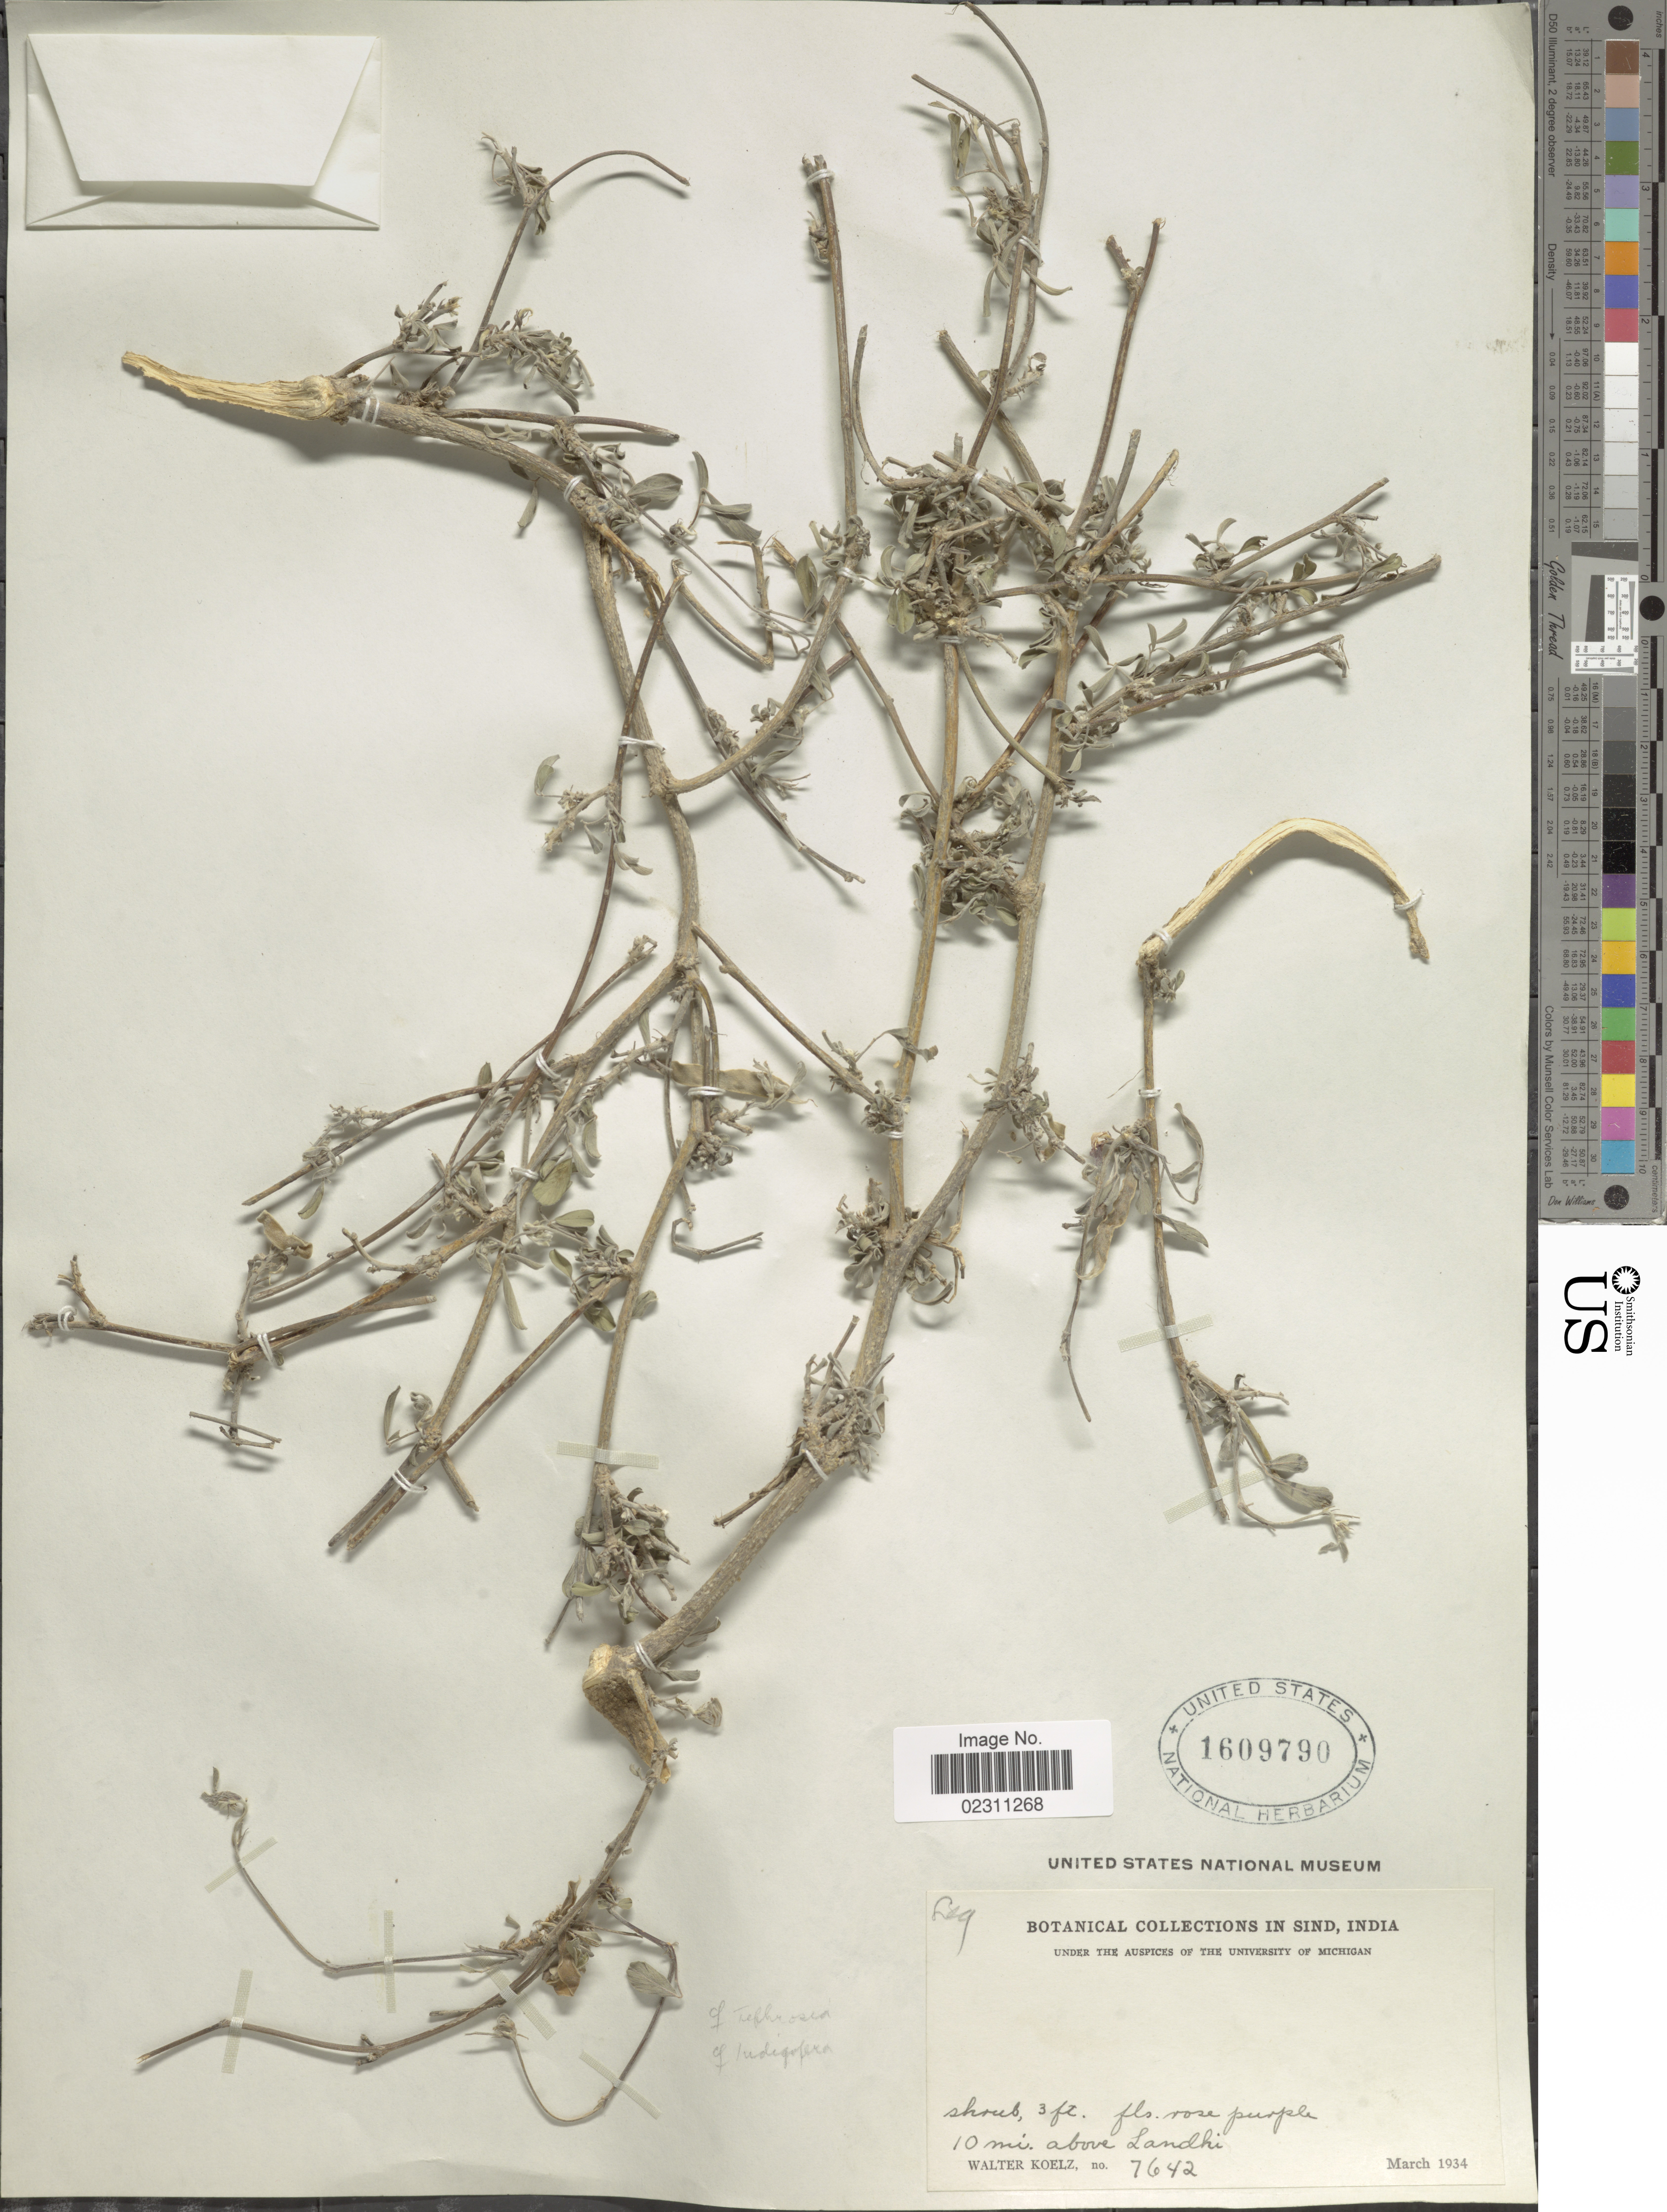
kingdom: Plantae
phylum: Tracheophyta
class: Magnoliopsida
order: Fabales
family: Fabaceae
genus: Indigofera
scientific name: Indigofera sp.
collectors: W. N. Koelz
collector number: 7642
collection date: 1934-03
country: India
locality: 10 mi. above Landhij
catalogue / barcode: US 1609790